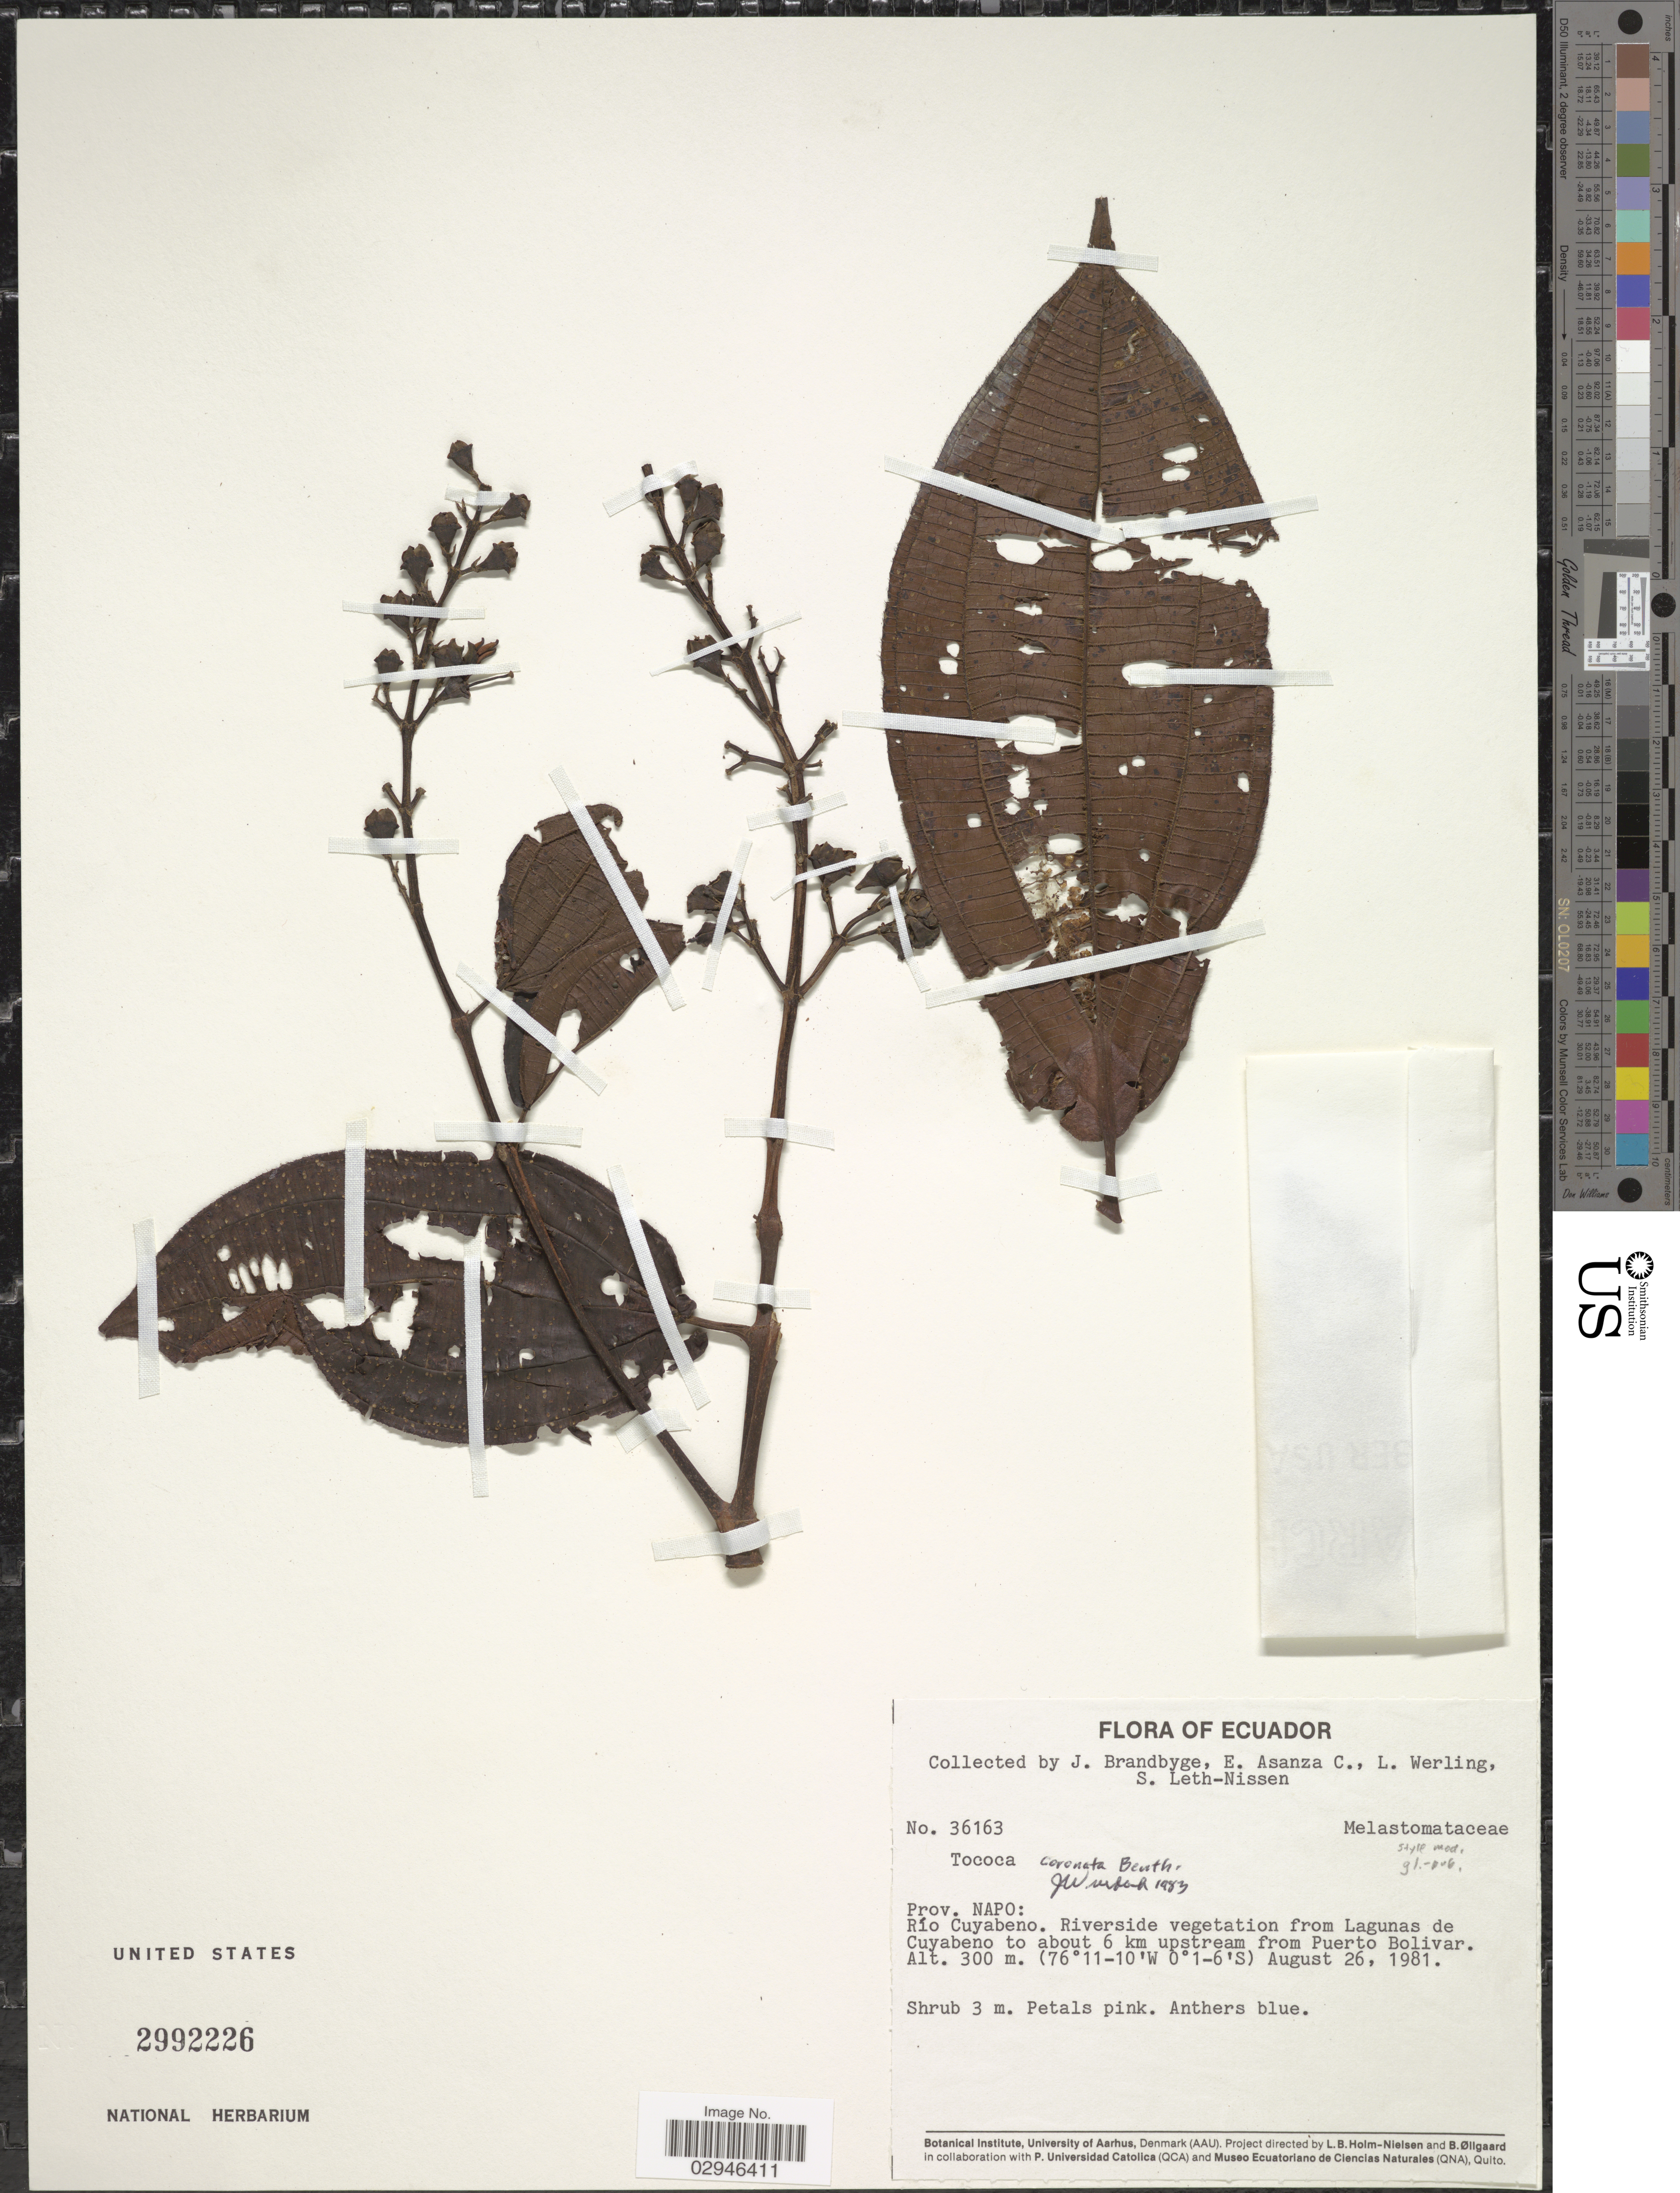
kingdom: Plantae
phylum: Tracheophyta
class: Magnoliopsida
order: Myrtales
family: Melastomataceae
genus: Tococa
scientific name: Tococa coronata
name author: Benth.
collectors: J. Brandbyge, E. Asanza C., L. Werling & S. Leth-Nissen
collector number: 36163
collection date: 1981-08-26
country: Ecuador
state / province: Napo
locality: Río Cuyabeno, Riverside vegetation from Lagunas de Cuyabeno to about 6 km upstream from Puerto Bolivar.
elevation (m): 300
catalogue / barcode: US 2992226